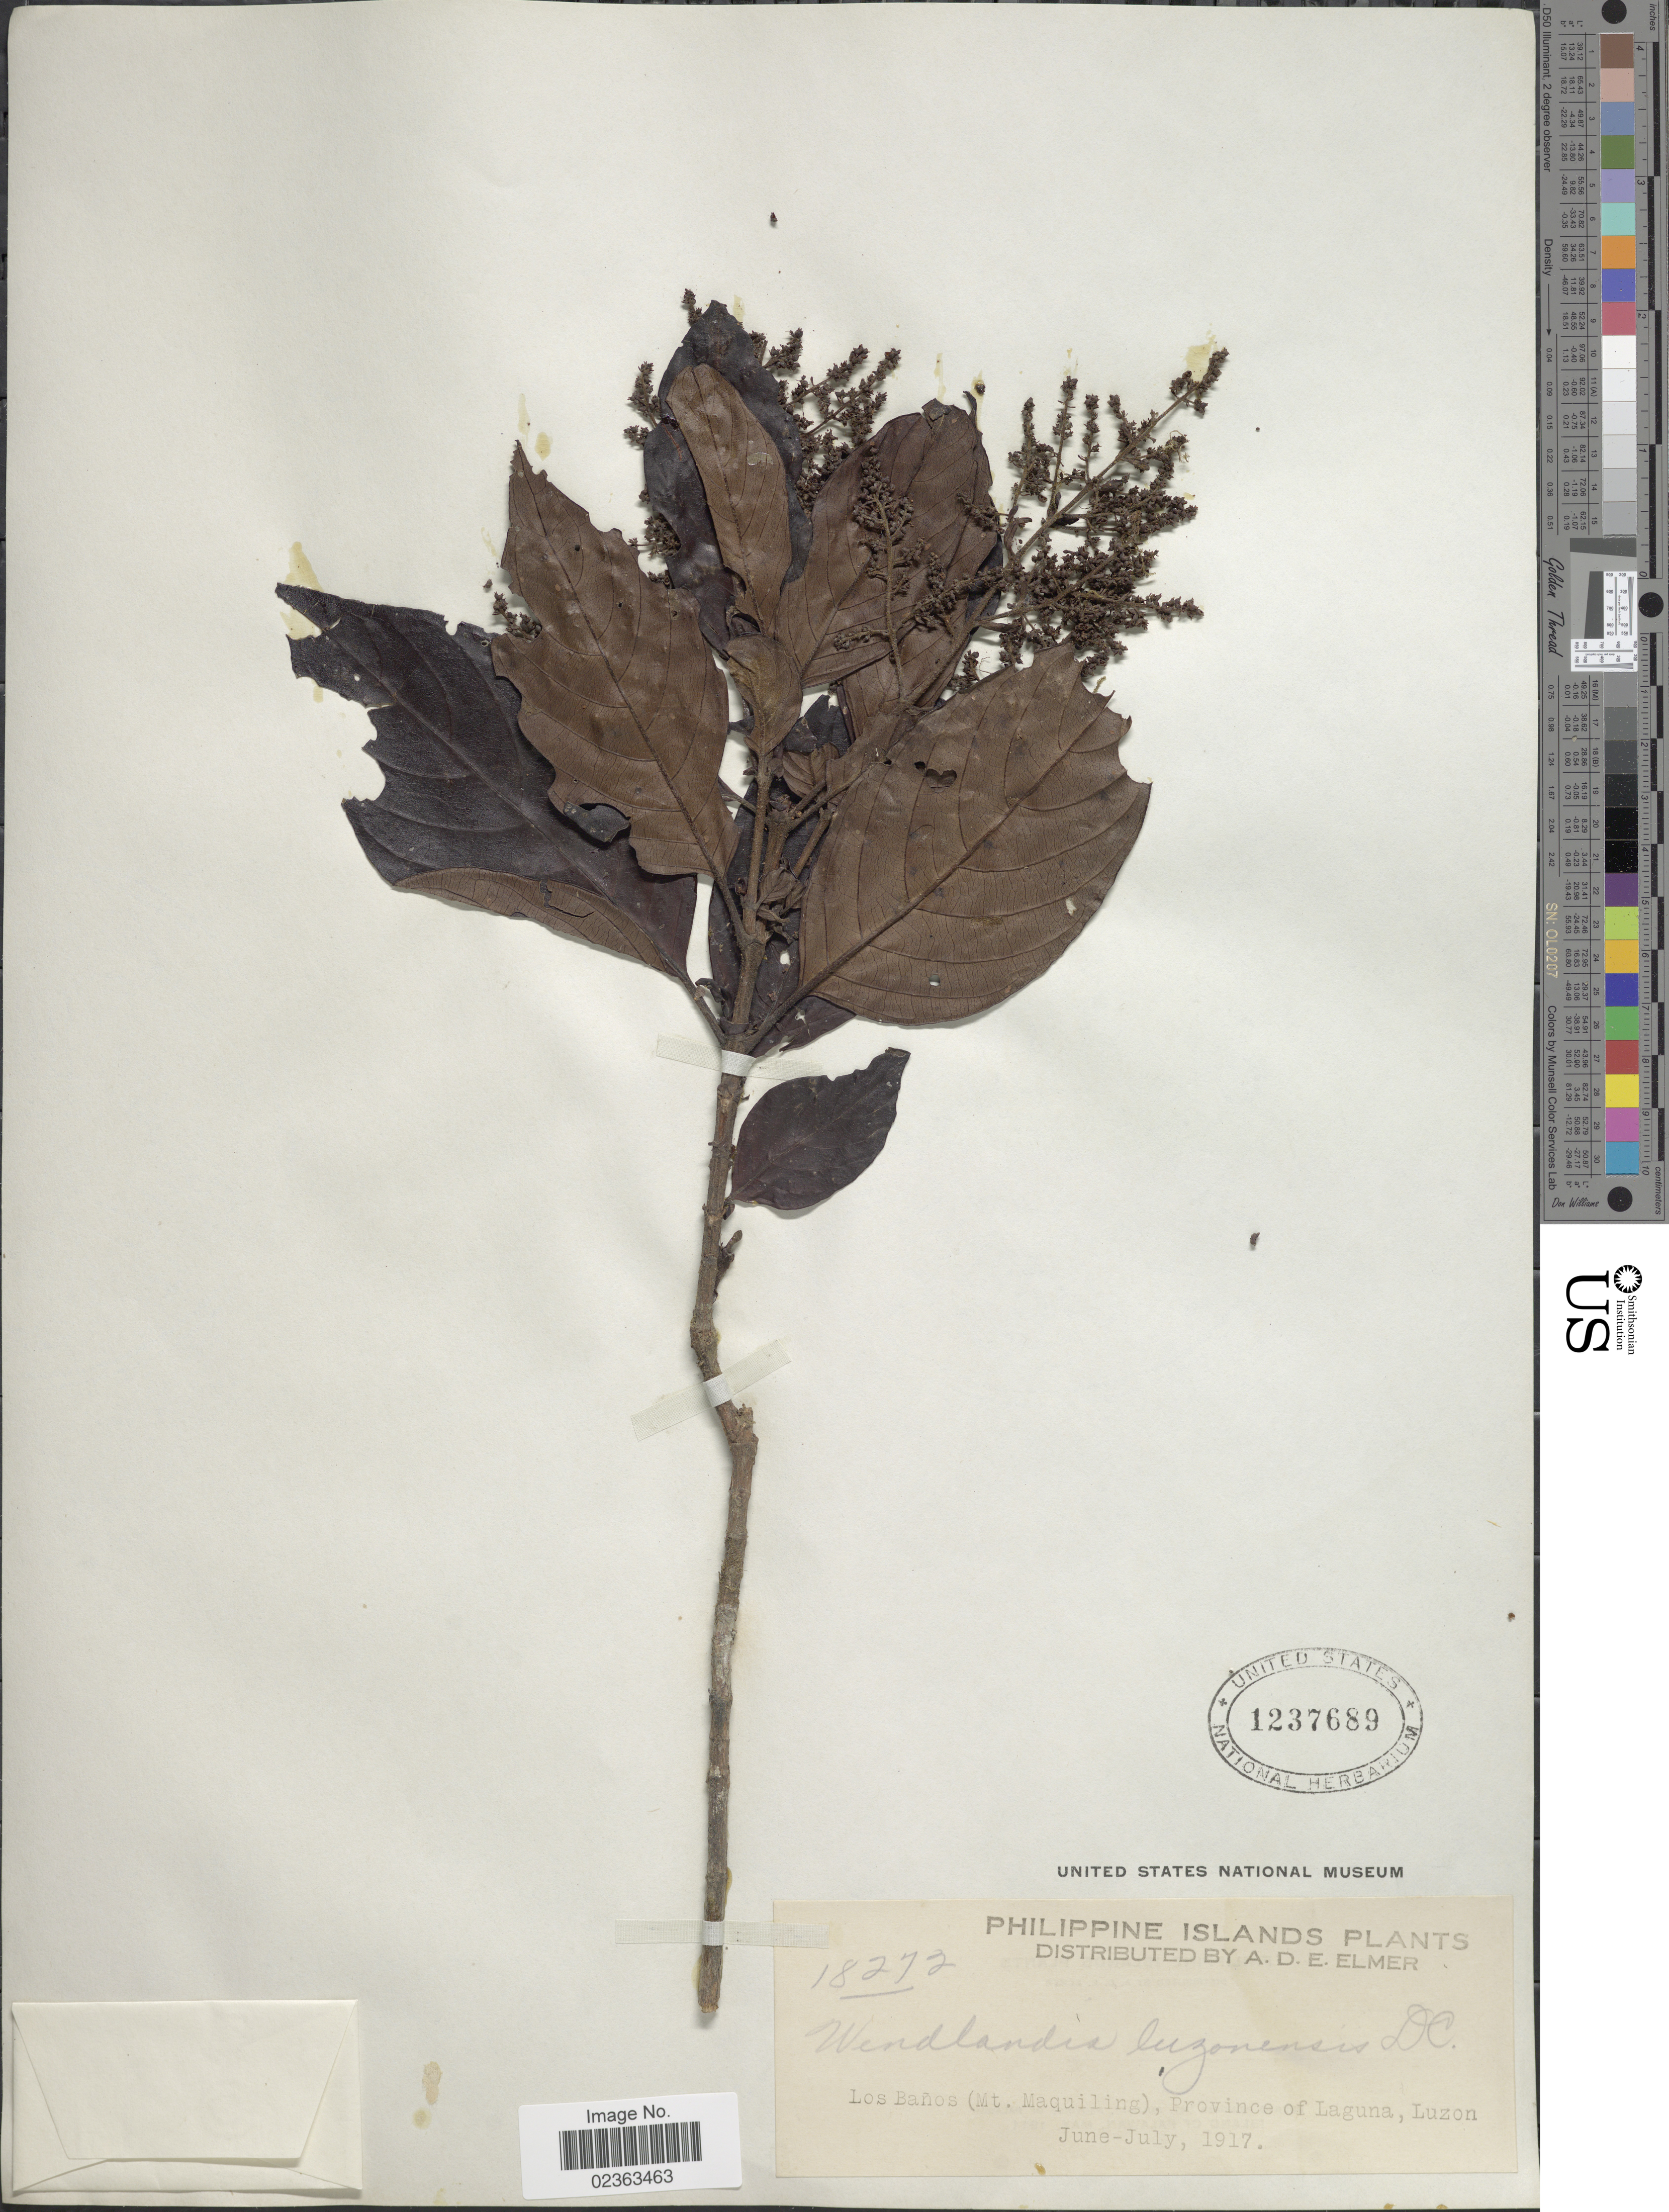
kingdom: Plantae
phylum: Tracheophyta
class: Magnoliopsida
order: Gentianales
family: Rubiaceae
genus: Wendlandia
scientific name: Wendlandia luzoniensis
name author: DC.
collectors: A. D. E. Elmer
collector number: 18272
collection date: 1917-06/1917-07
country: Philippines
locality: Philippine Islands, Los Banos (Mt. Maquiling), Province of Laguna, Luzon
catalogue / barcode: US 1237689